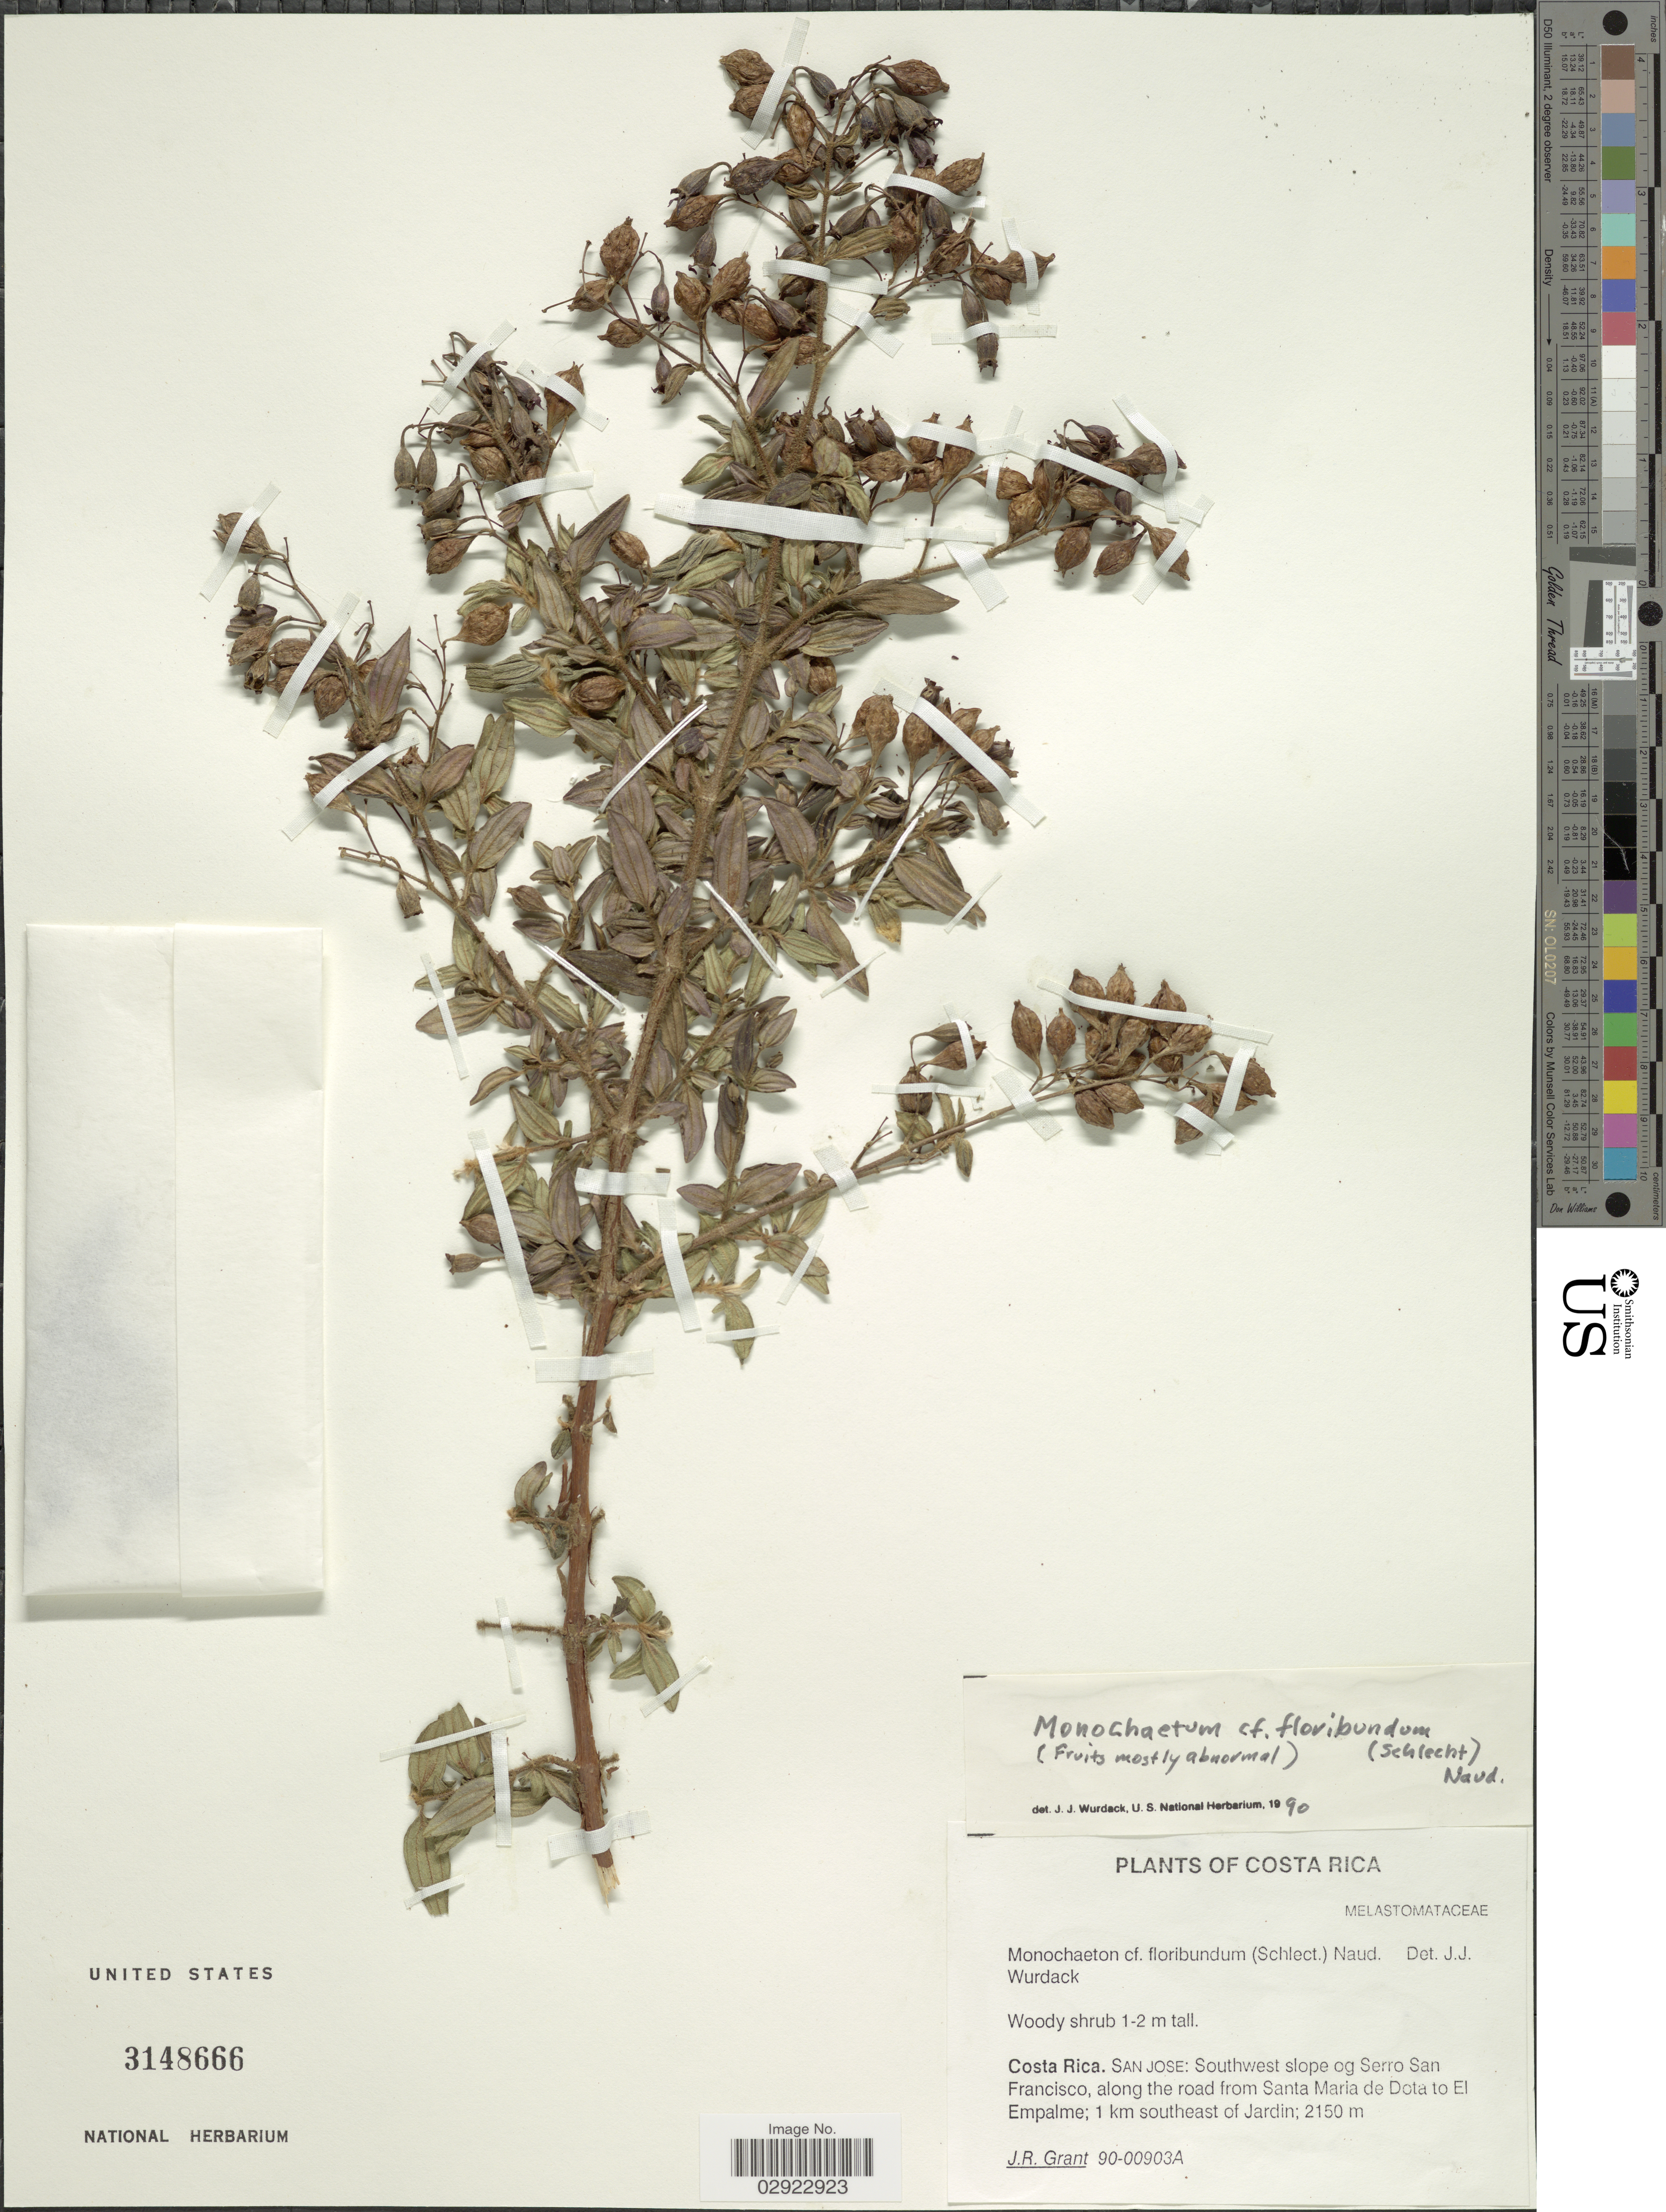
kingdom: Plantae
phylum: Tracheophyta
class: Magnoliopsida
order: Myrtales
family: Melastomataceae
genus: Monochaetum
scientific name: Monochaetum floribundum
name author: (Schltdl.) Naudin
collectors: J. Grant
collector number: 90-00903A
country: Costa Rica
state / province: San José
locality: San Jose: Southwest slope og Serro San Francisco, along the road from Santa Maria de Dota to El Empalme; 1 km southeast of Jardin.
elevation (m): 2150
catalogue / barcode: US 3148666